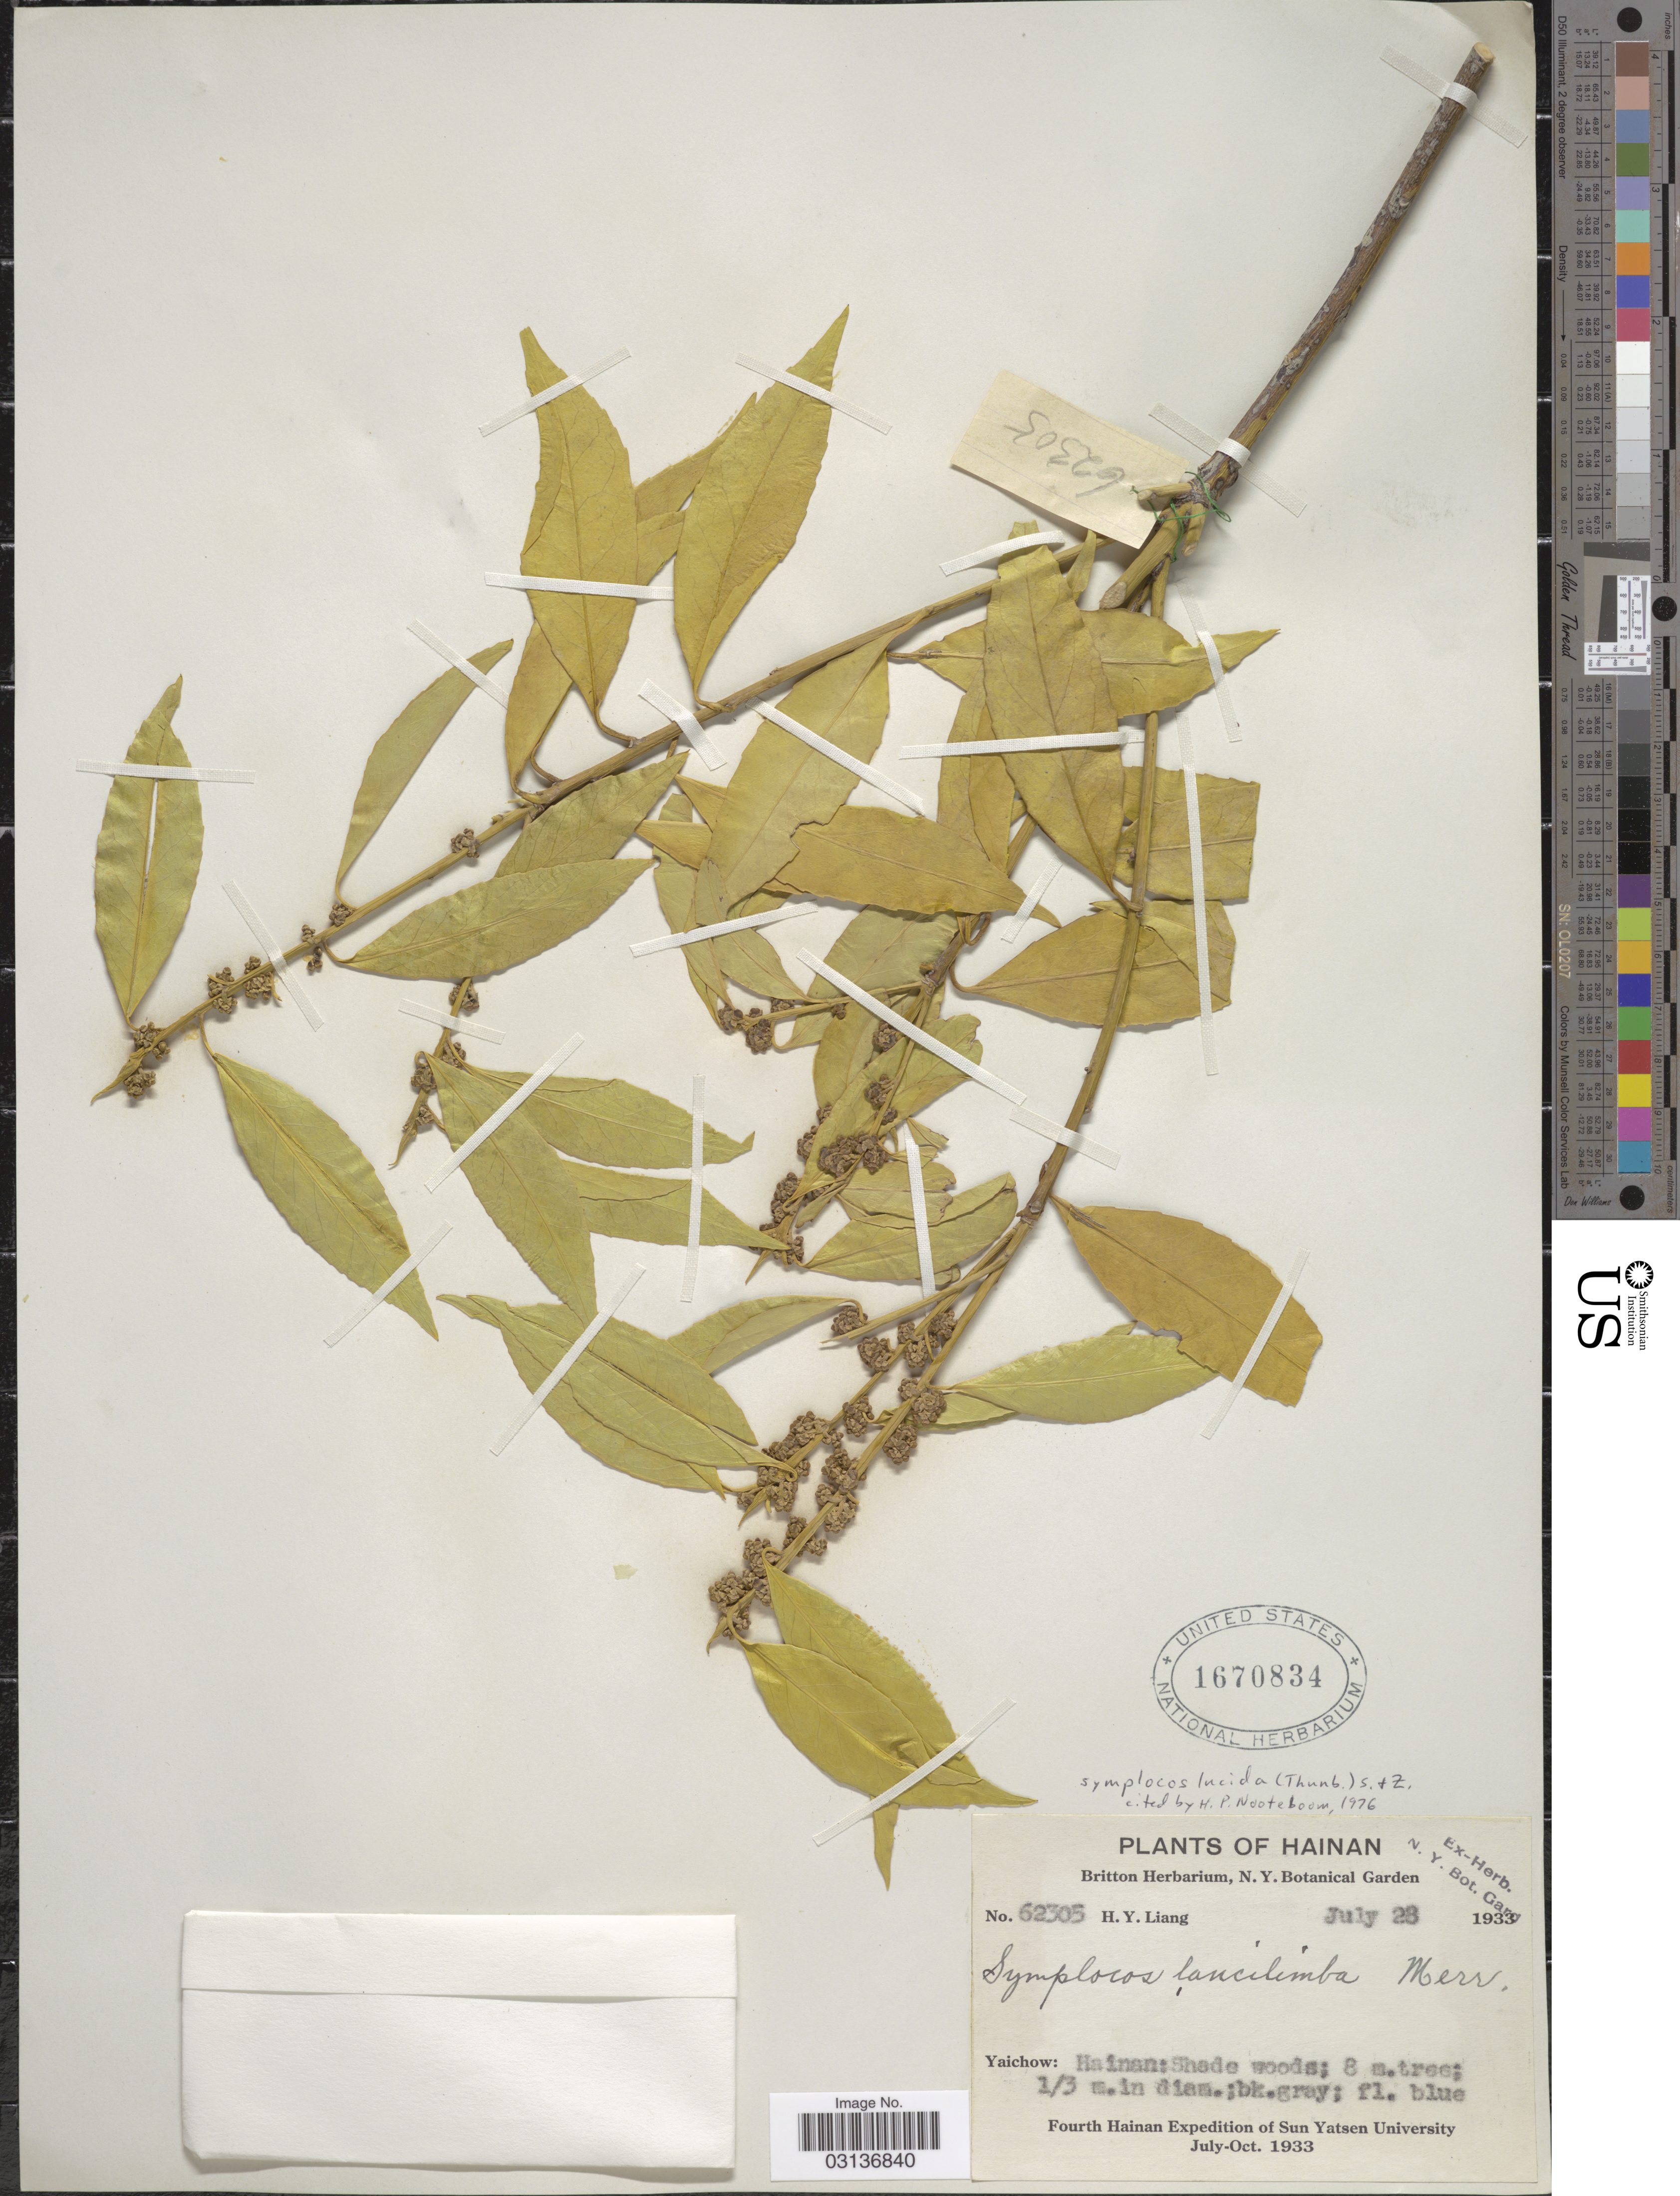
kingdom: Plantae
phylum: Tracheophyta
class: Magnoliopsida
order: Ericales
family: Symplocaceae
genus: Symplocos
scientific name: Symplocos lucida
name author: (Thurb.) Siebold & Zucc.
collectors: H. Y. Liang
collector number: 62305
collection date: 1933-07-28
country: China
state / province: Hainan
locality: Yaichow: Hainan: Shade woods.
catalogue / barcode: US 1670834